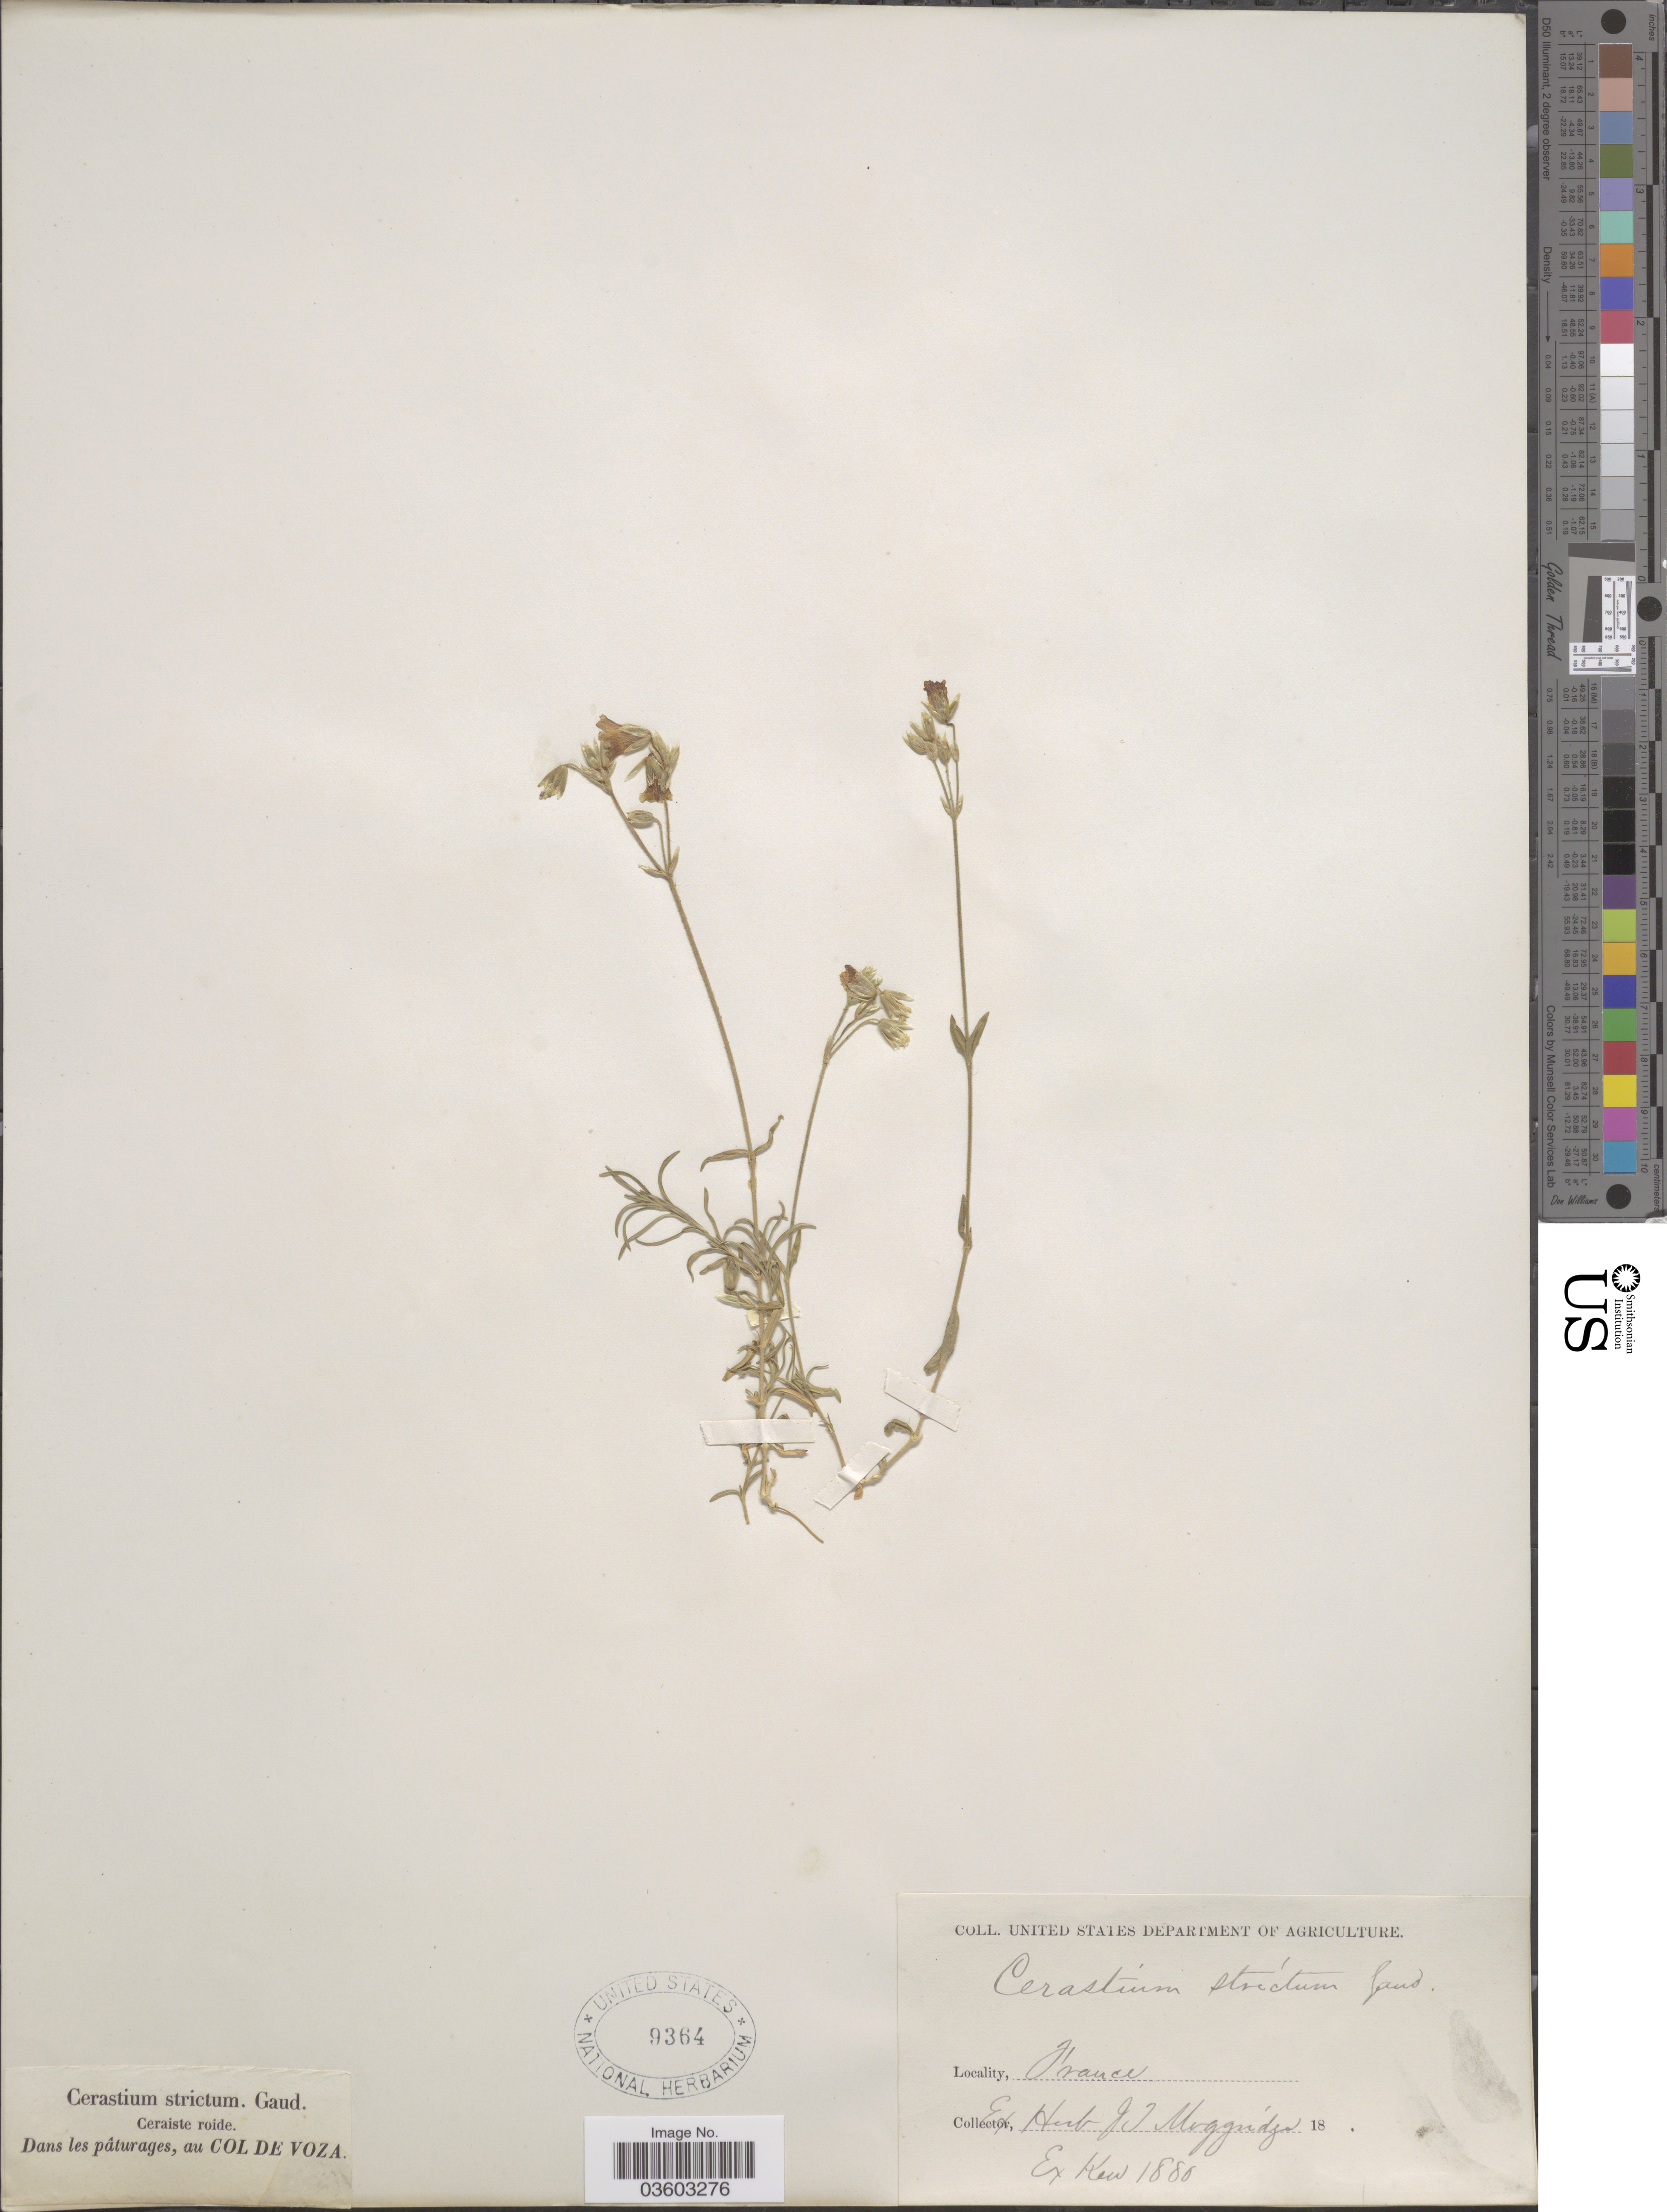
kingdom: Plantae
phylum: Tracheophyta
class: Magnoliopsida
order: Caryophyllales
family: Caryophyllaceae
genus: Cerastium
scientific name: Cerastium strictum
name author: L.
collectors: ex herb. J.T. Moggridge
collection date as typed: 18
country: France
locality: Dans les pâturages, au Col de Voza.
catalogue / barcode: US 9364